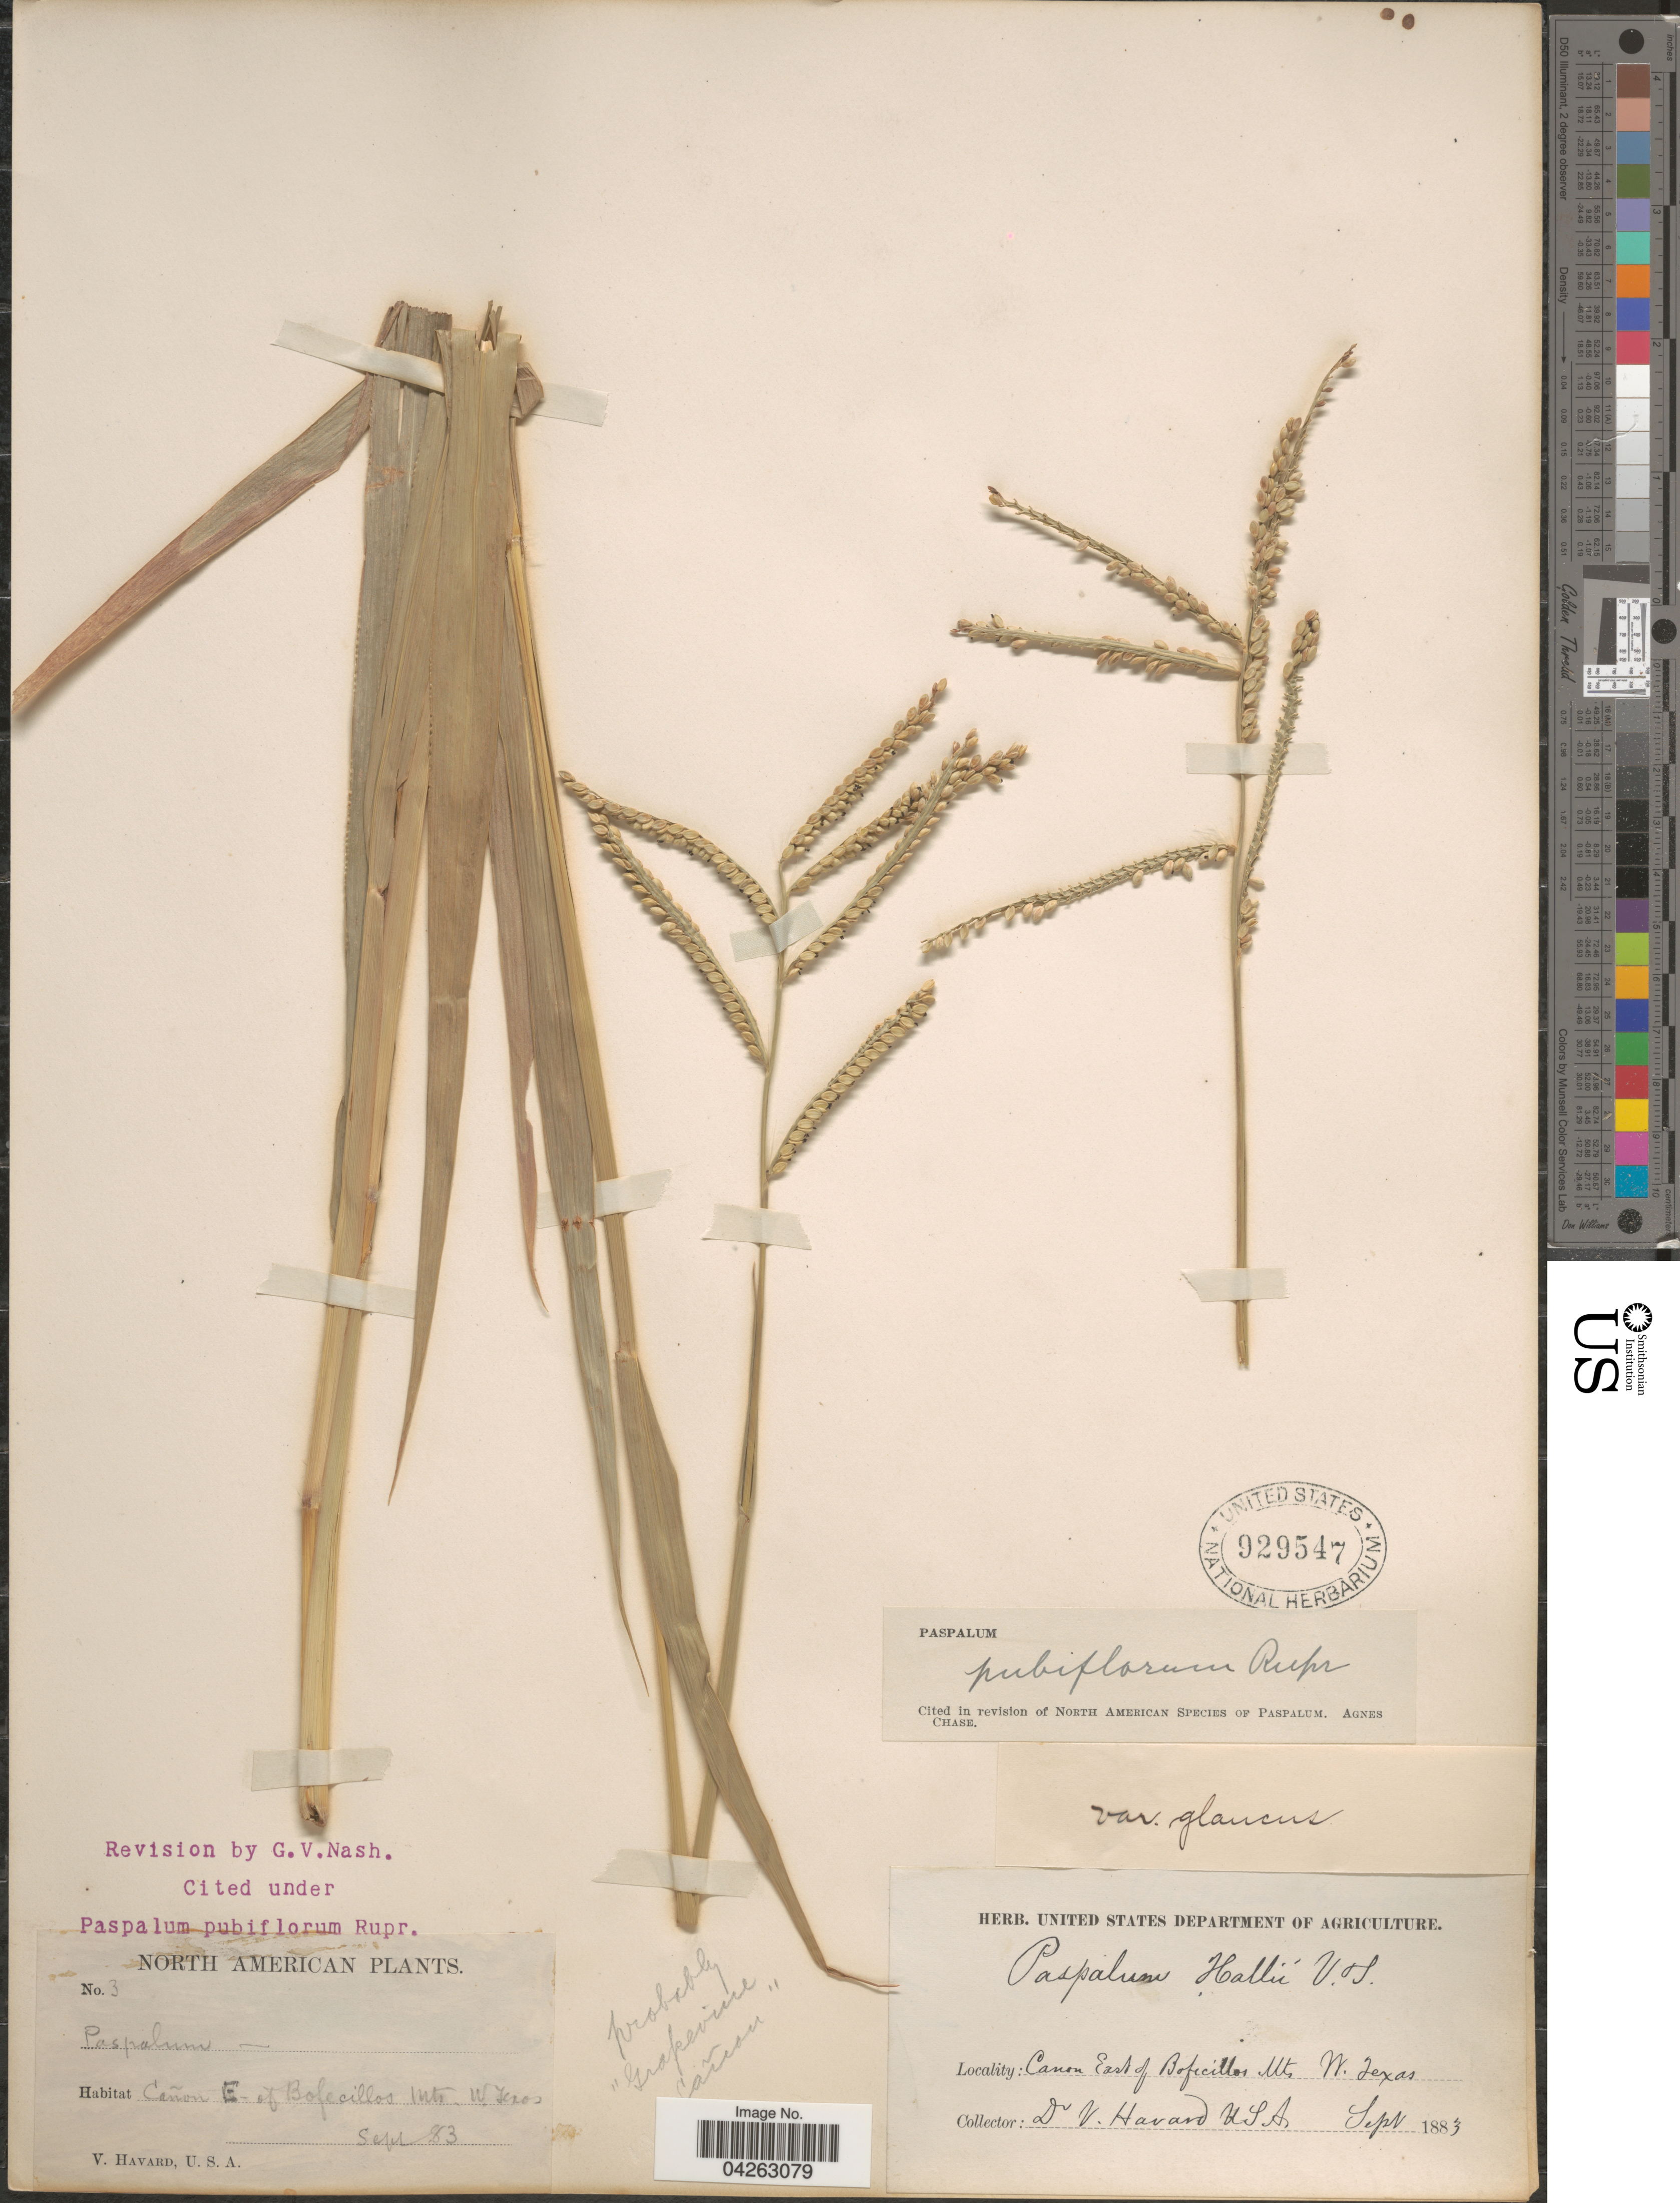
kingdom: Plantae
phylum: Tracheophyta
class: Liliopsida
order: Poales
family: Poaceae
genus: Paspalum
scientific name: Paspalum pubiflorum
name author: Rupr. ex E. Fourn.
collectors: V. Havard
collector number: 3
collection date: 1883-09-23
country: United States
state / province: Texas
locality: Cañon East of Bofecillos Mts. W. Texas.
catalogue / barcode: US 929547